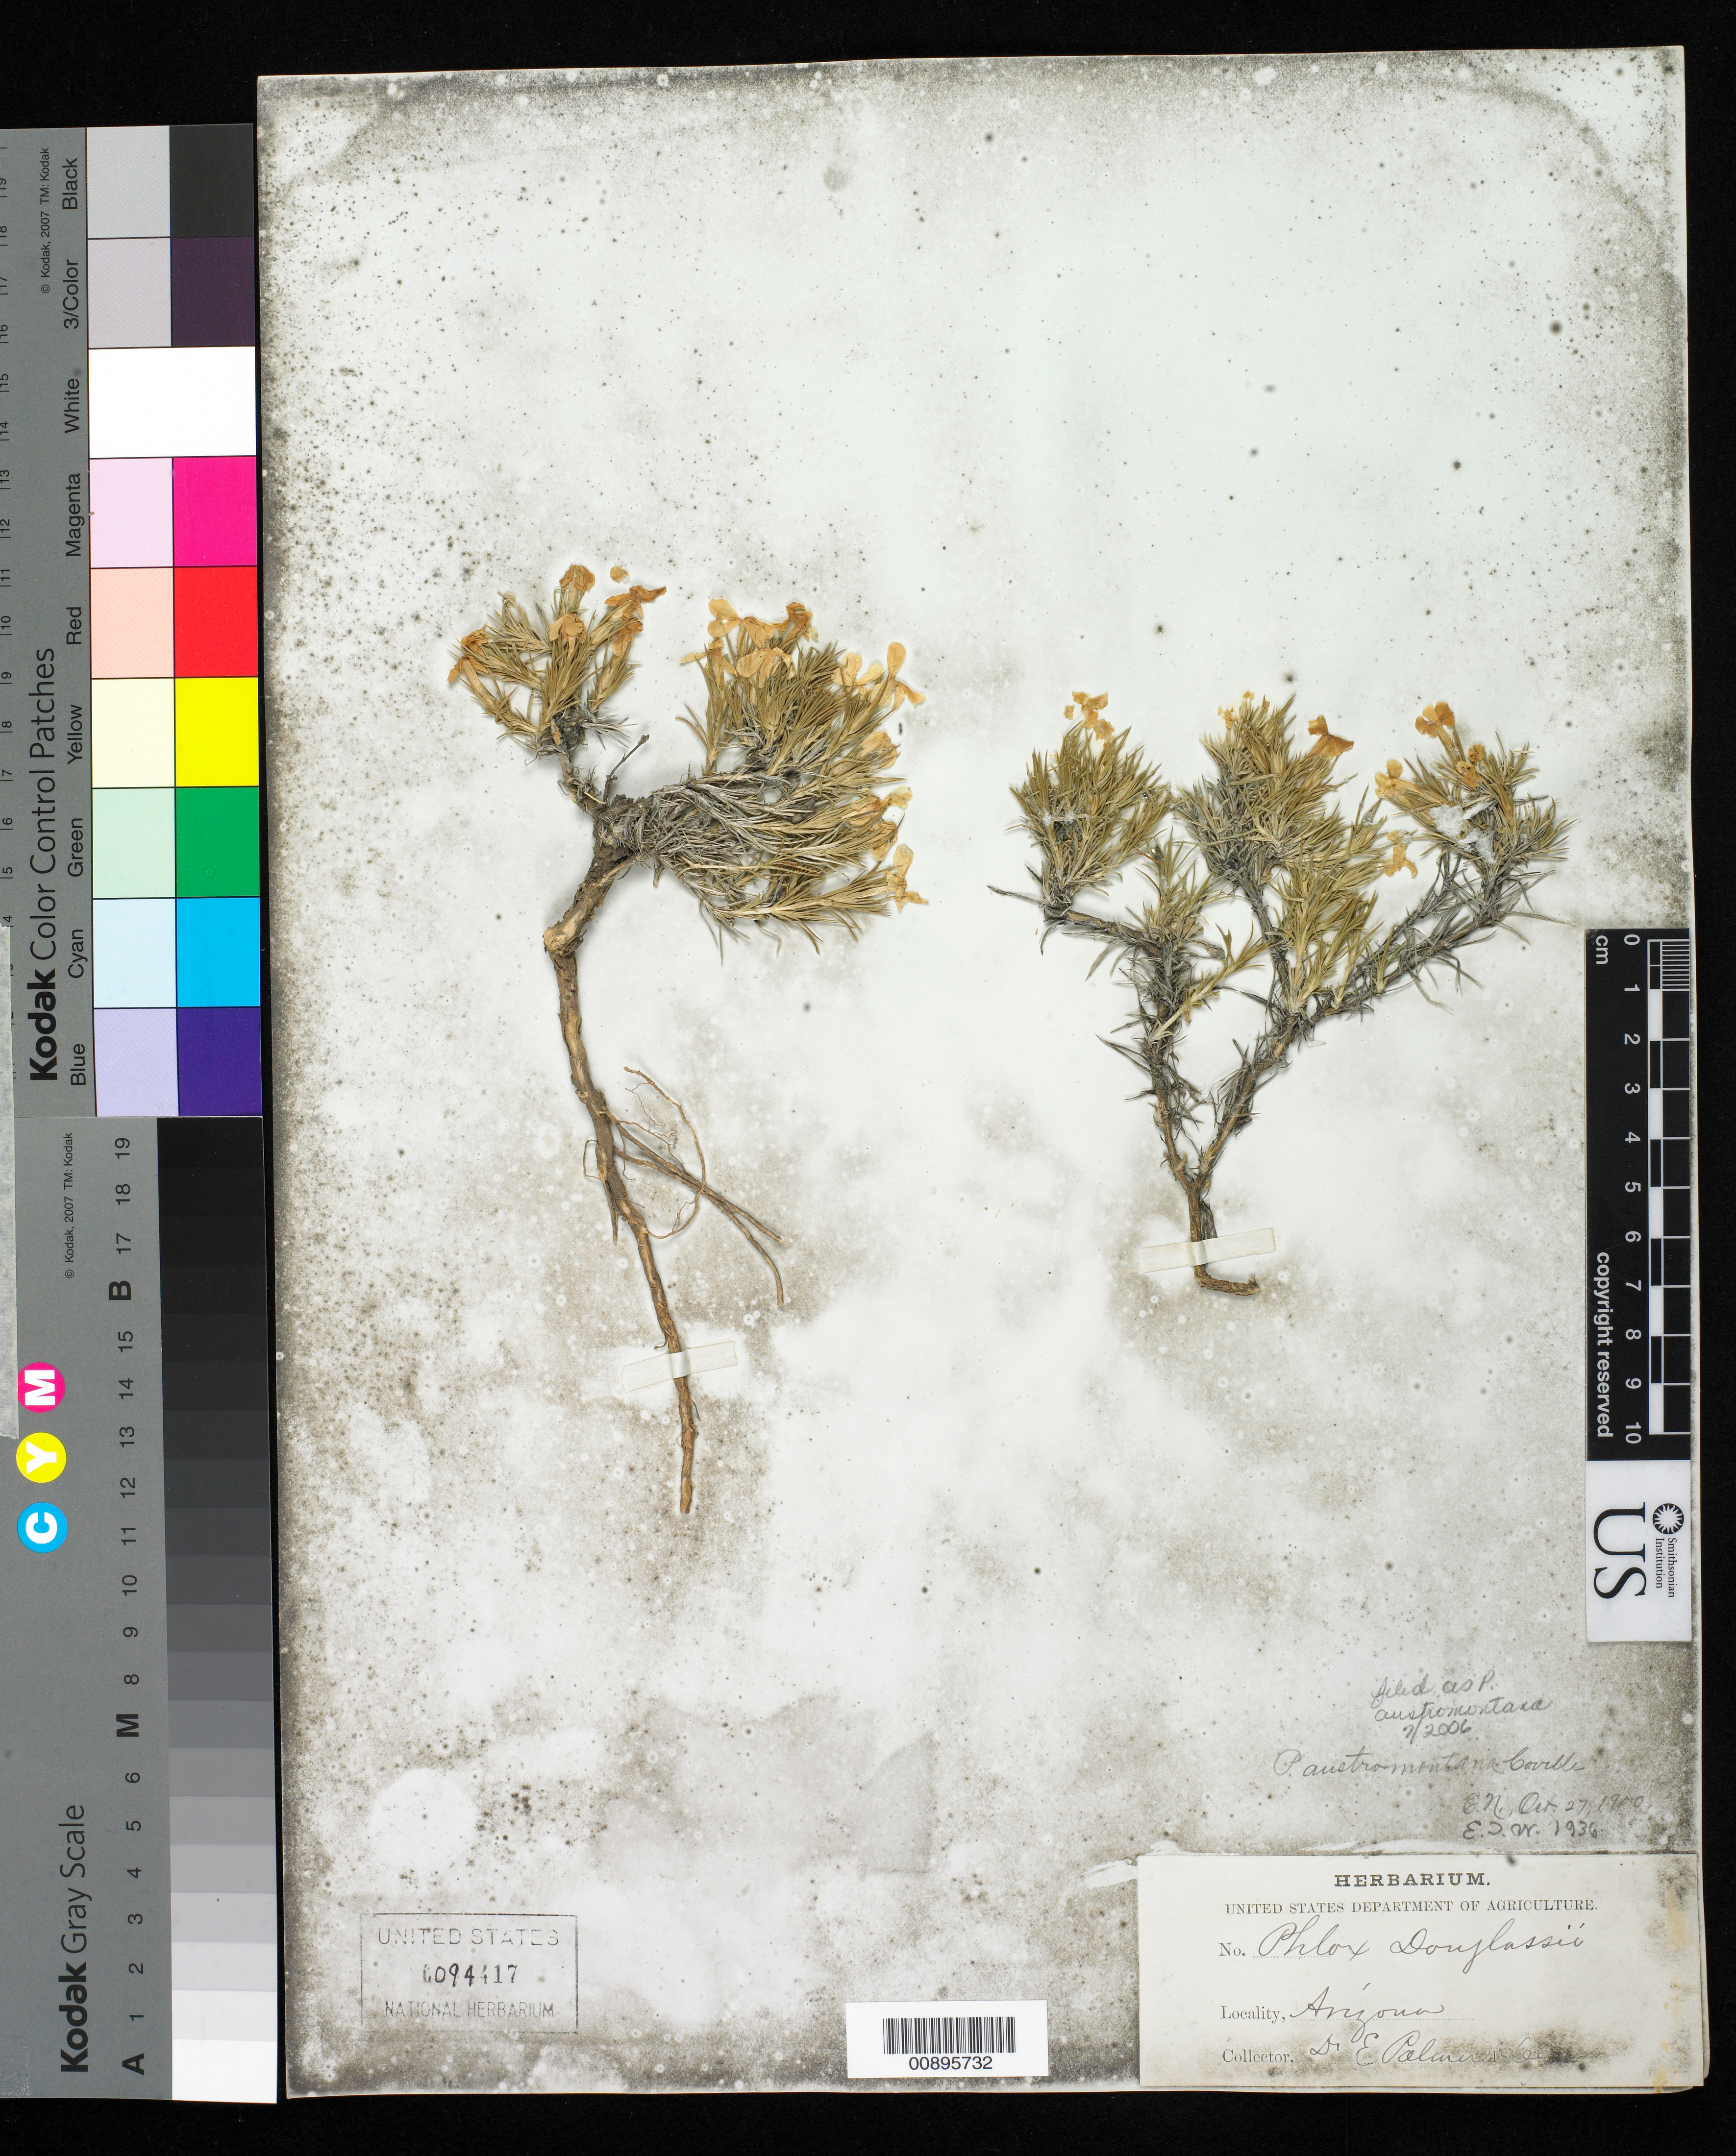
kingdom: Plantae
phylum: Tracheophyta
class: Magnoliopsida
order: Ericales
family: Polemoniaceae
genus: Phlox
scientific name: Phlox austromontana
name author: Coville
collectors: E. Palmer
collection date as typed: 1869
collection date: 1869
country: United States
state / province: Arizona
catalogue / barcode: US 94417